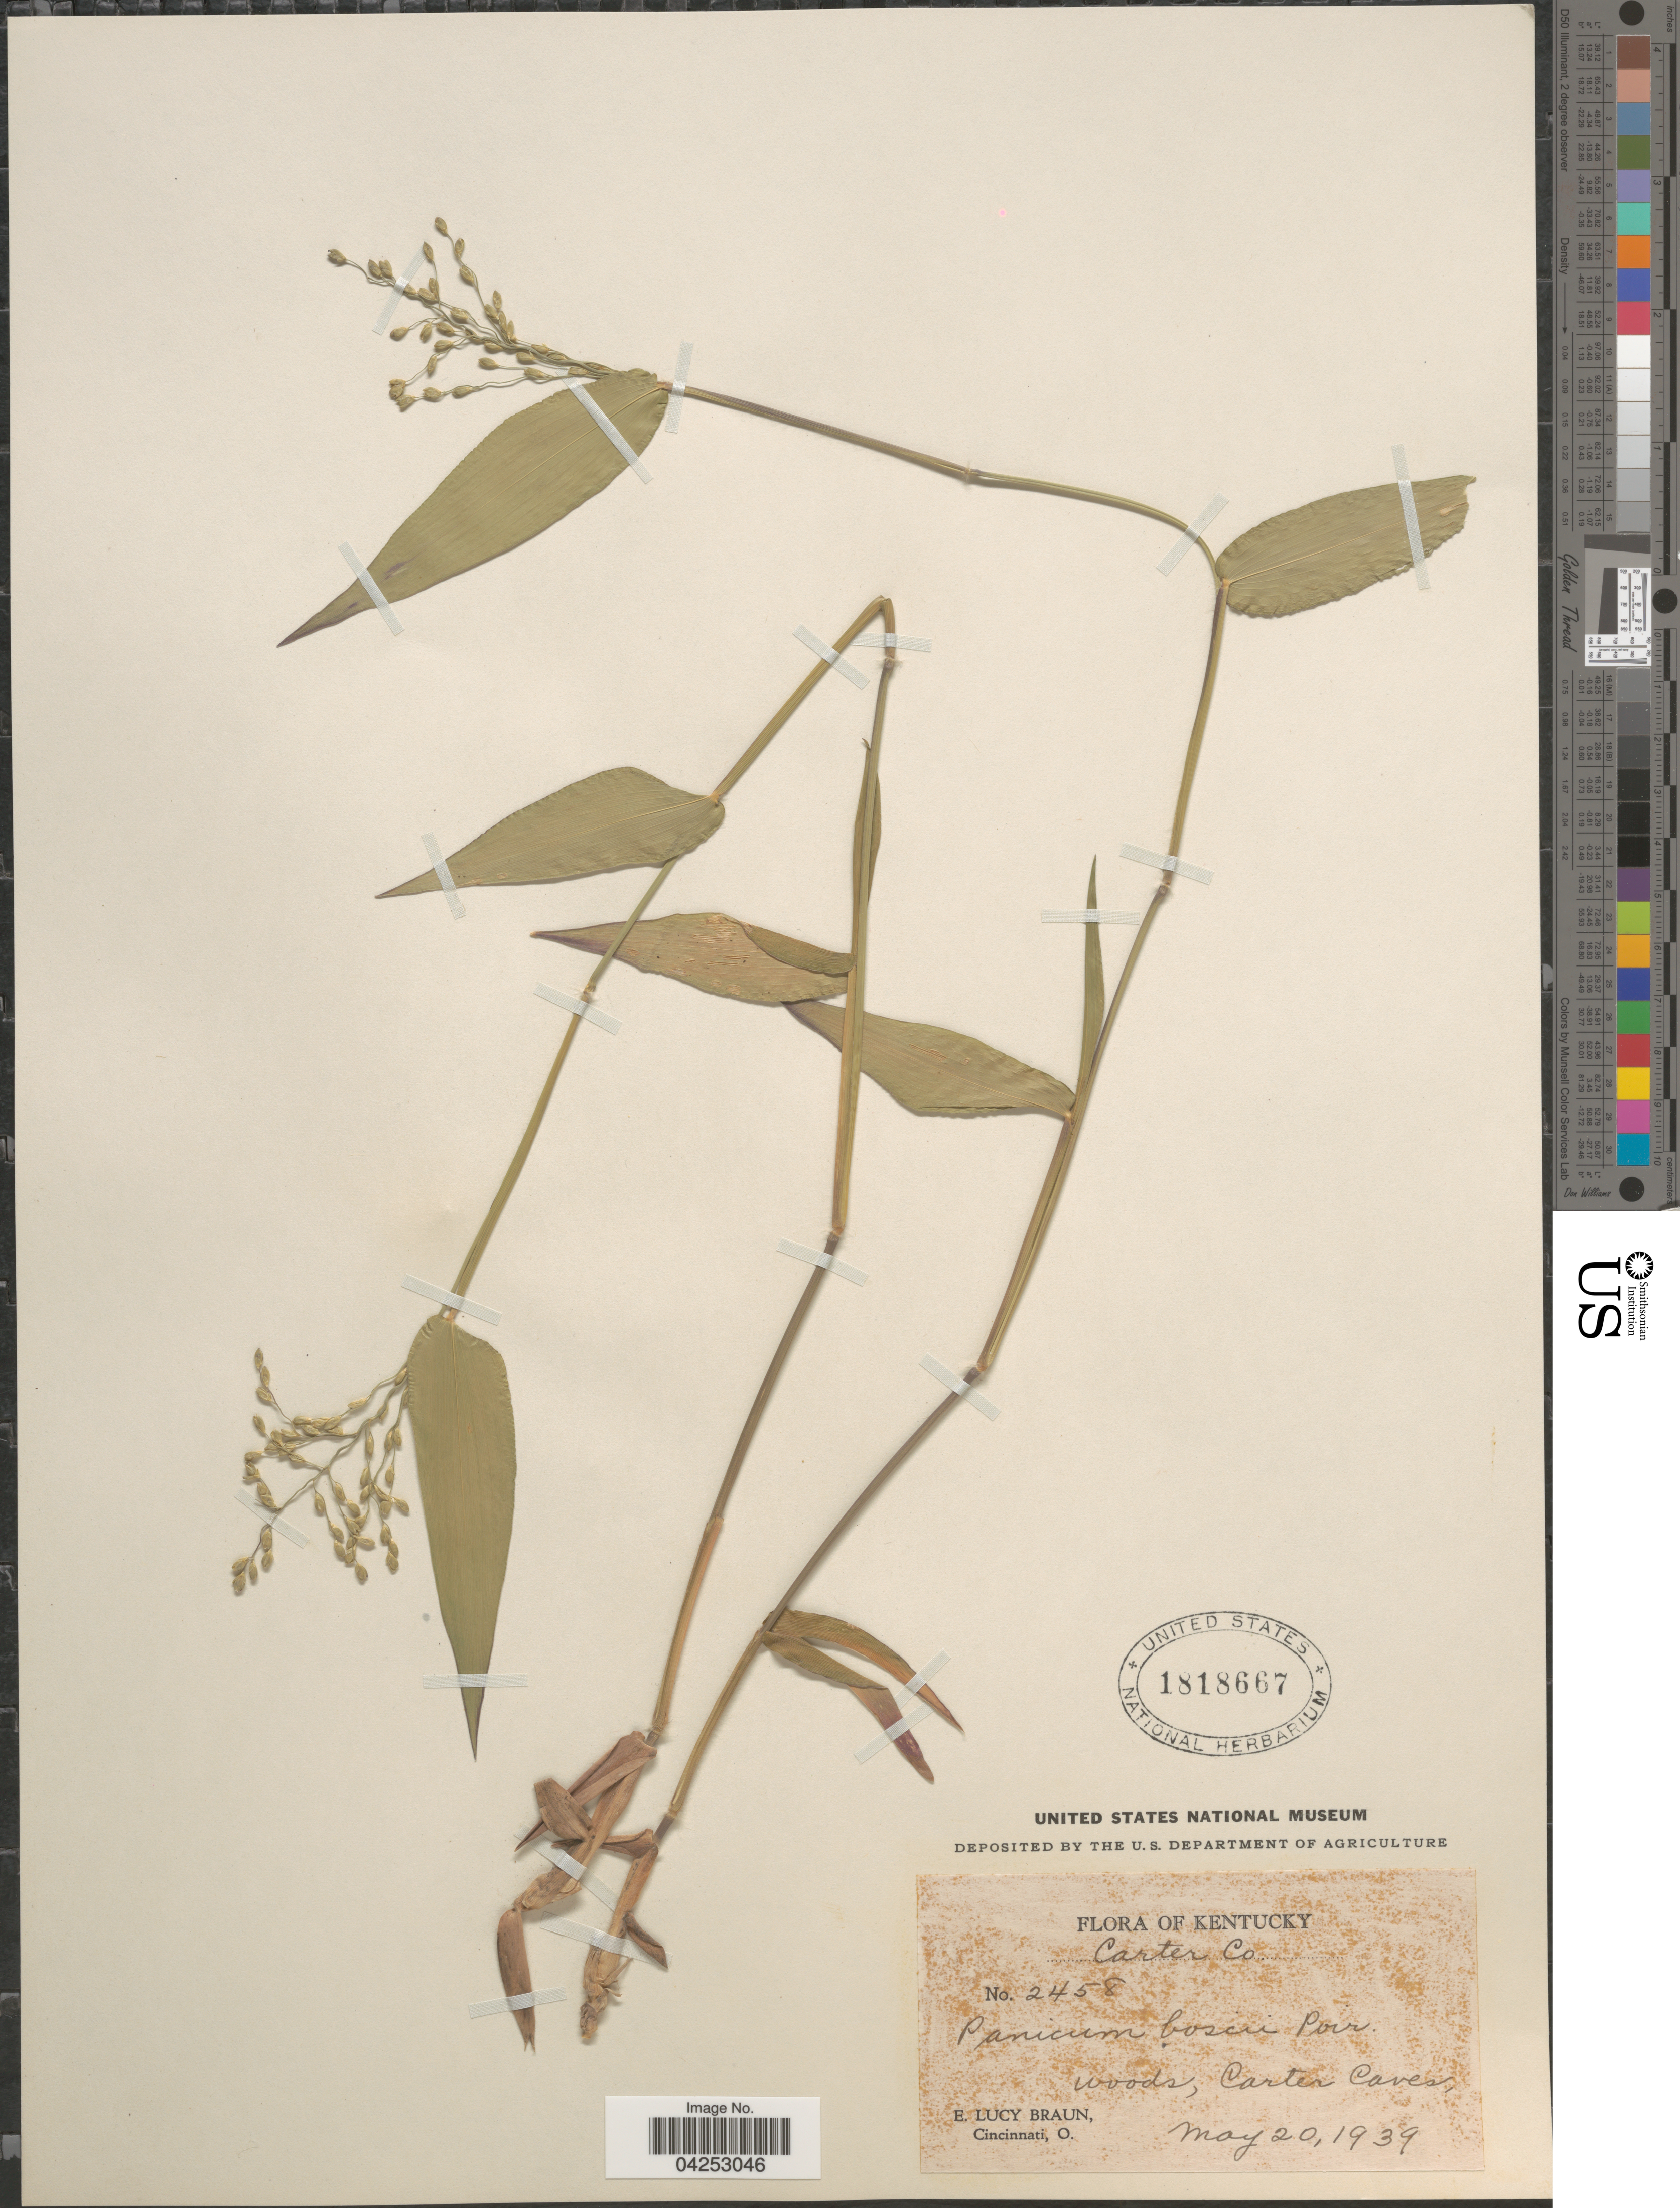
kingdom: Plantae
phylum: Tracheophyta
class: Liliopsida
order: Poales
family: Poaceae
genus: Dichanthelium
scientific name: Dichanthelium boscii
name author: (Poir.) Gould & C.A. Clark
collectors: E. L. Braun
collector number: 2458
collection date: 1939-05-20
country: United States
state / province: Kentucky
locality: Carter Co. Woods, Carter Caves.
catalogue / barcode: US 1818667